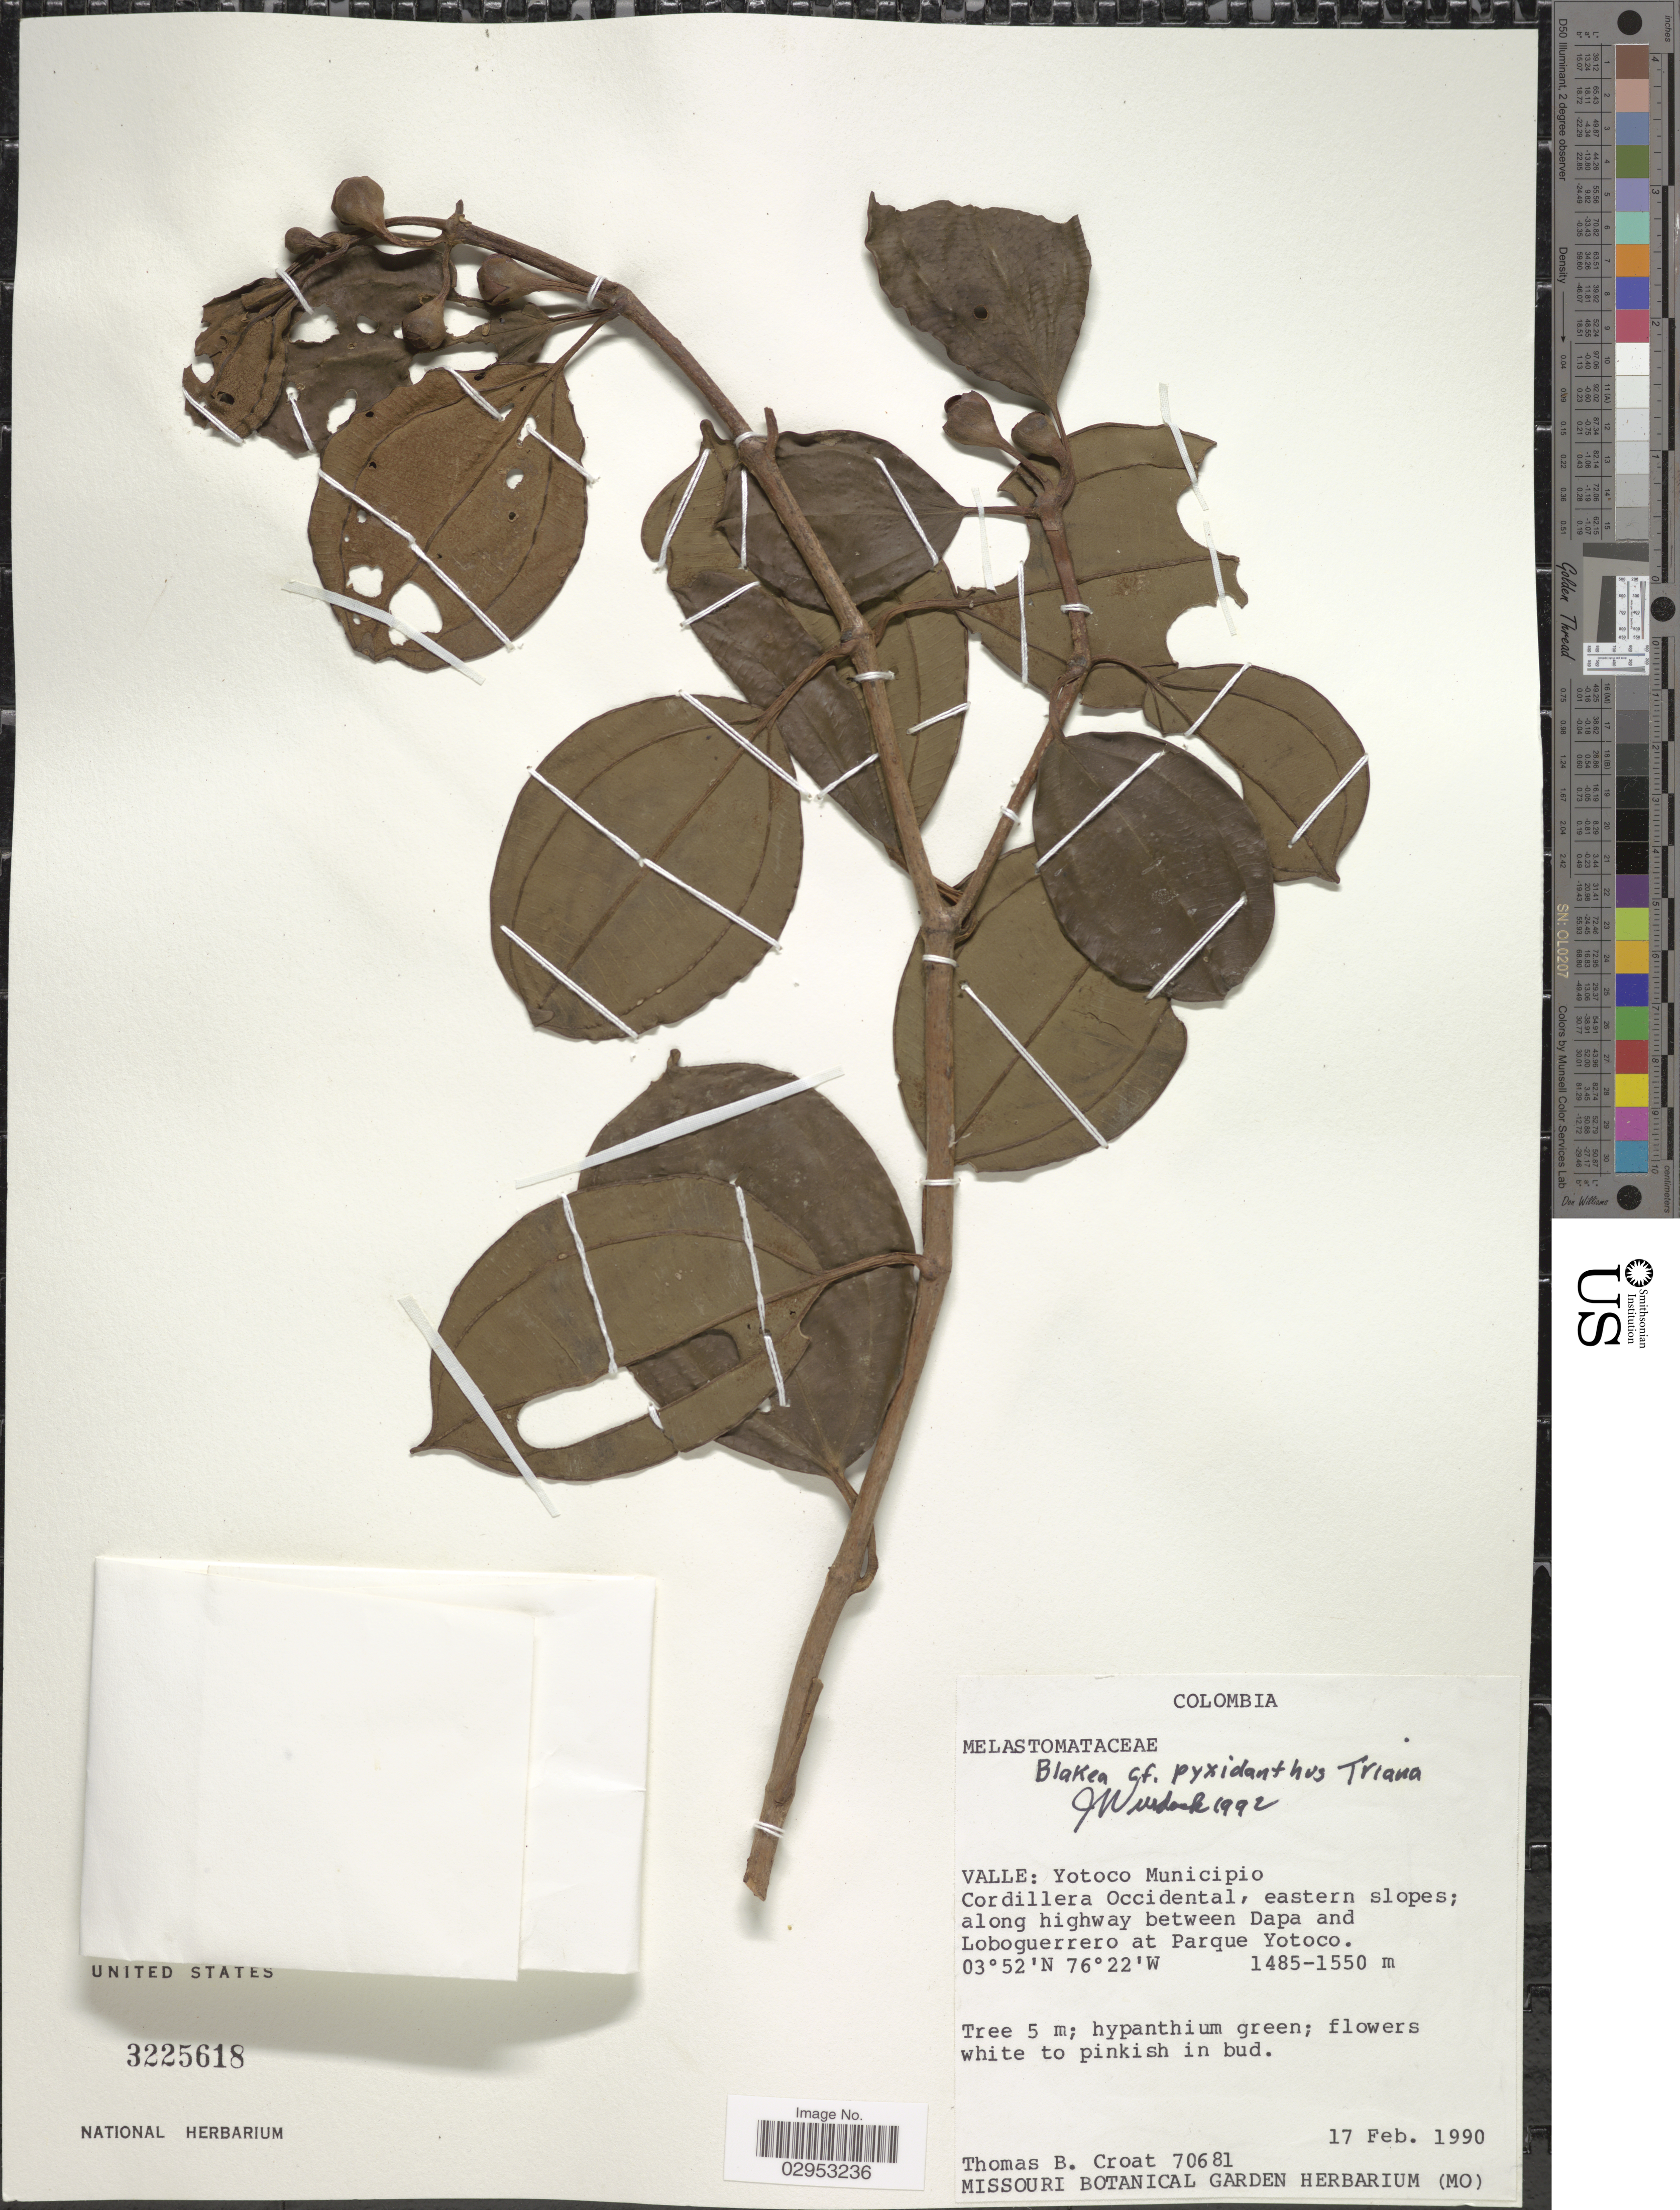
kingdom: Plantae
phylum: Tracheophyta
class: Magnoliopsida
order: Myrtales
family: Melastomataceae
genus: Blakea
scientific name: Blakea pyxidanthus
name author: Triana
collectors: T. B. Croat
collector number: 70681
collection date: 1990-02-17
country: Colombia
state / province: Valle del Cauca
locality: Valle: Yotoco Municipio Cordillera Occidental, eastern slopes; along highway between Dapa and Loboguerrero at Parque Yotoco.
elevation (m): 1485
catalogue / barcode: US 3225618